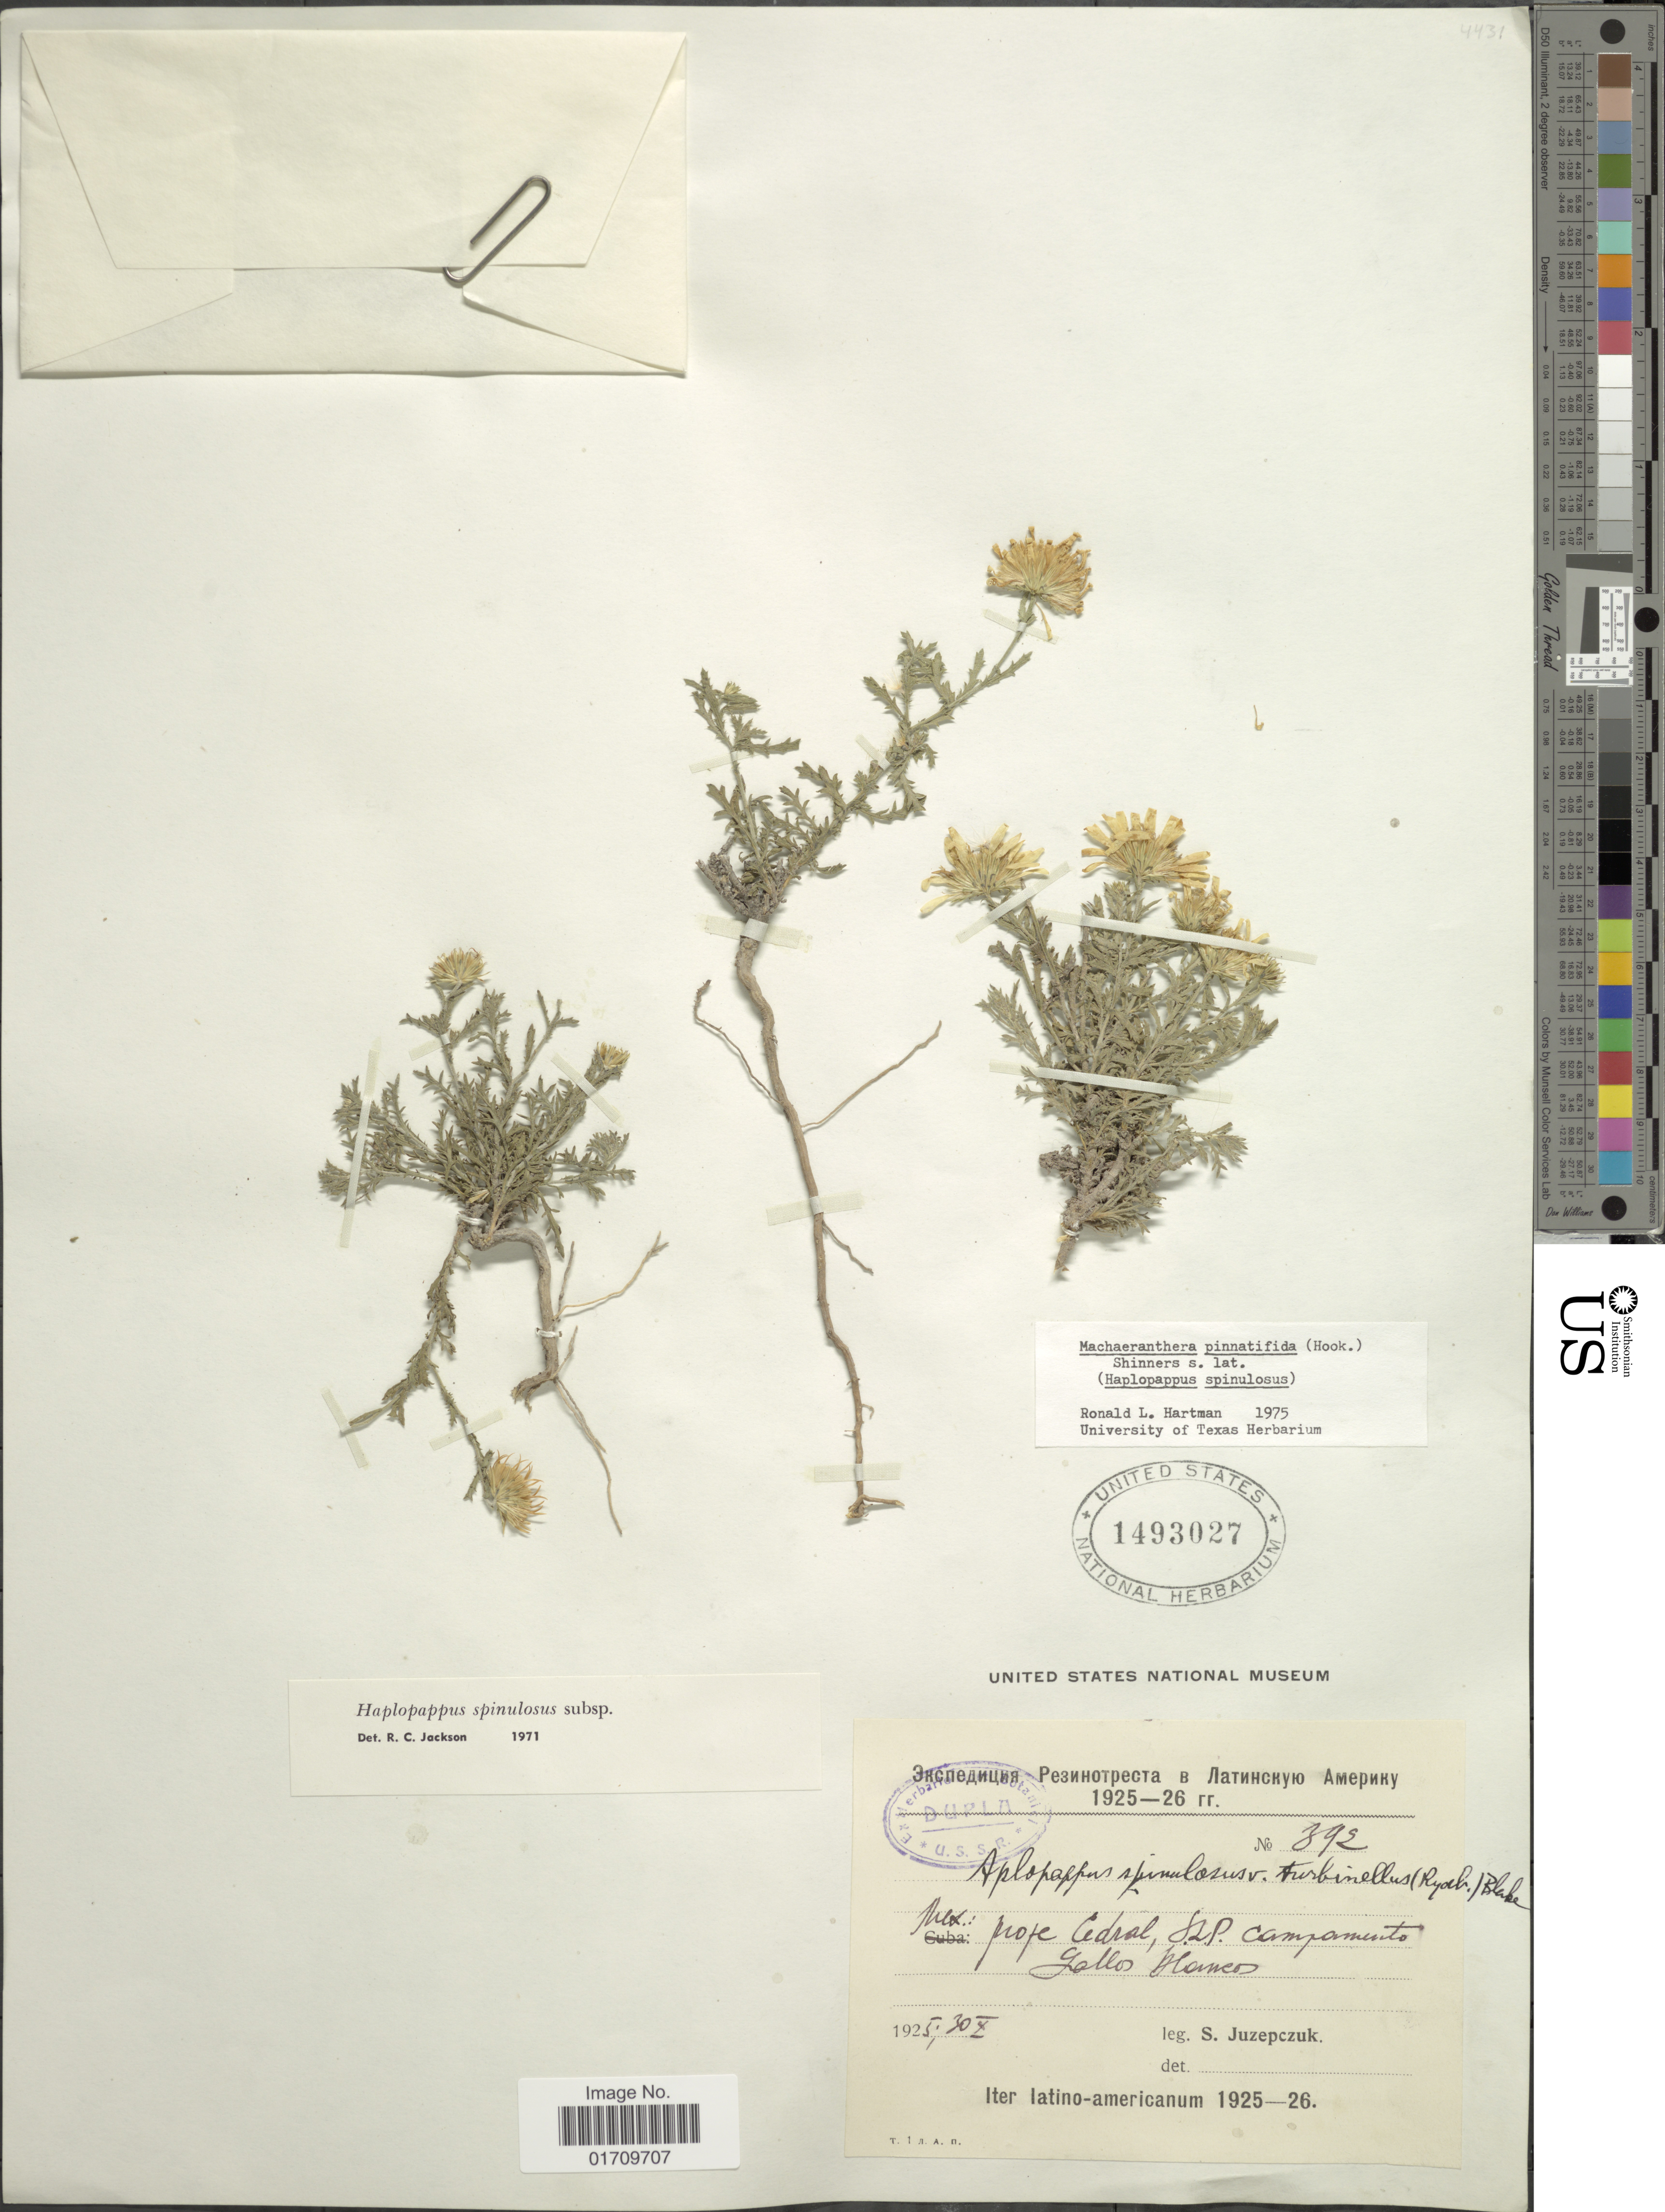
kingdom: Plantae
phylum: Tracheophyta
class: Magnoliopsida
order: Asterales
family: Asteraceae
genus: Machaeranthera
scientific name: Machaeranthera pinnatifida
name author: (Hook.) Shinners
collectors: S. V. Juzepczuk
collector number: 392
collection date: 1925-10-30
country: Mexico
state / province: San Luis Potosí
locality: Mex., prope Cedral, S. L. P. Campamento, Gallos Dlomes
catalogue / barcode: US 1493027